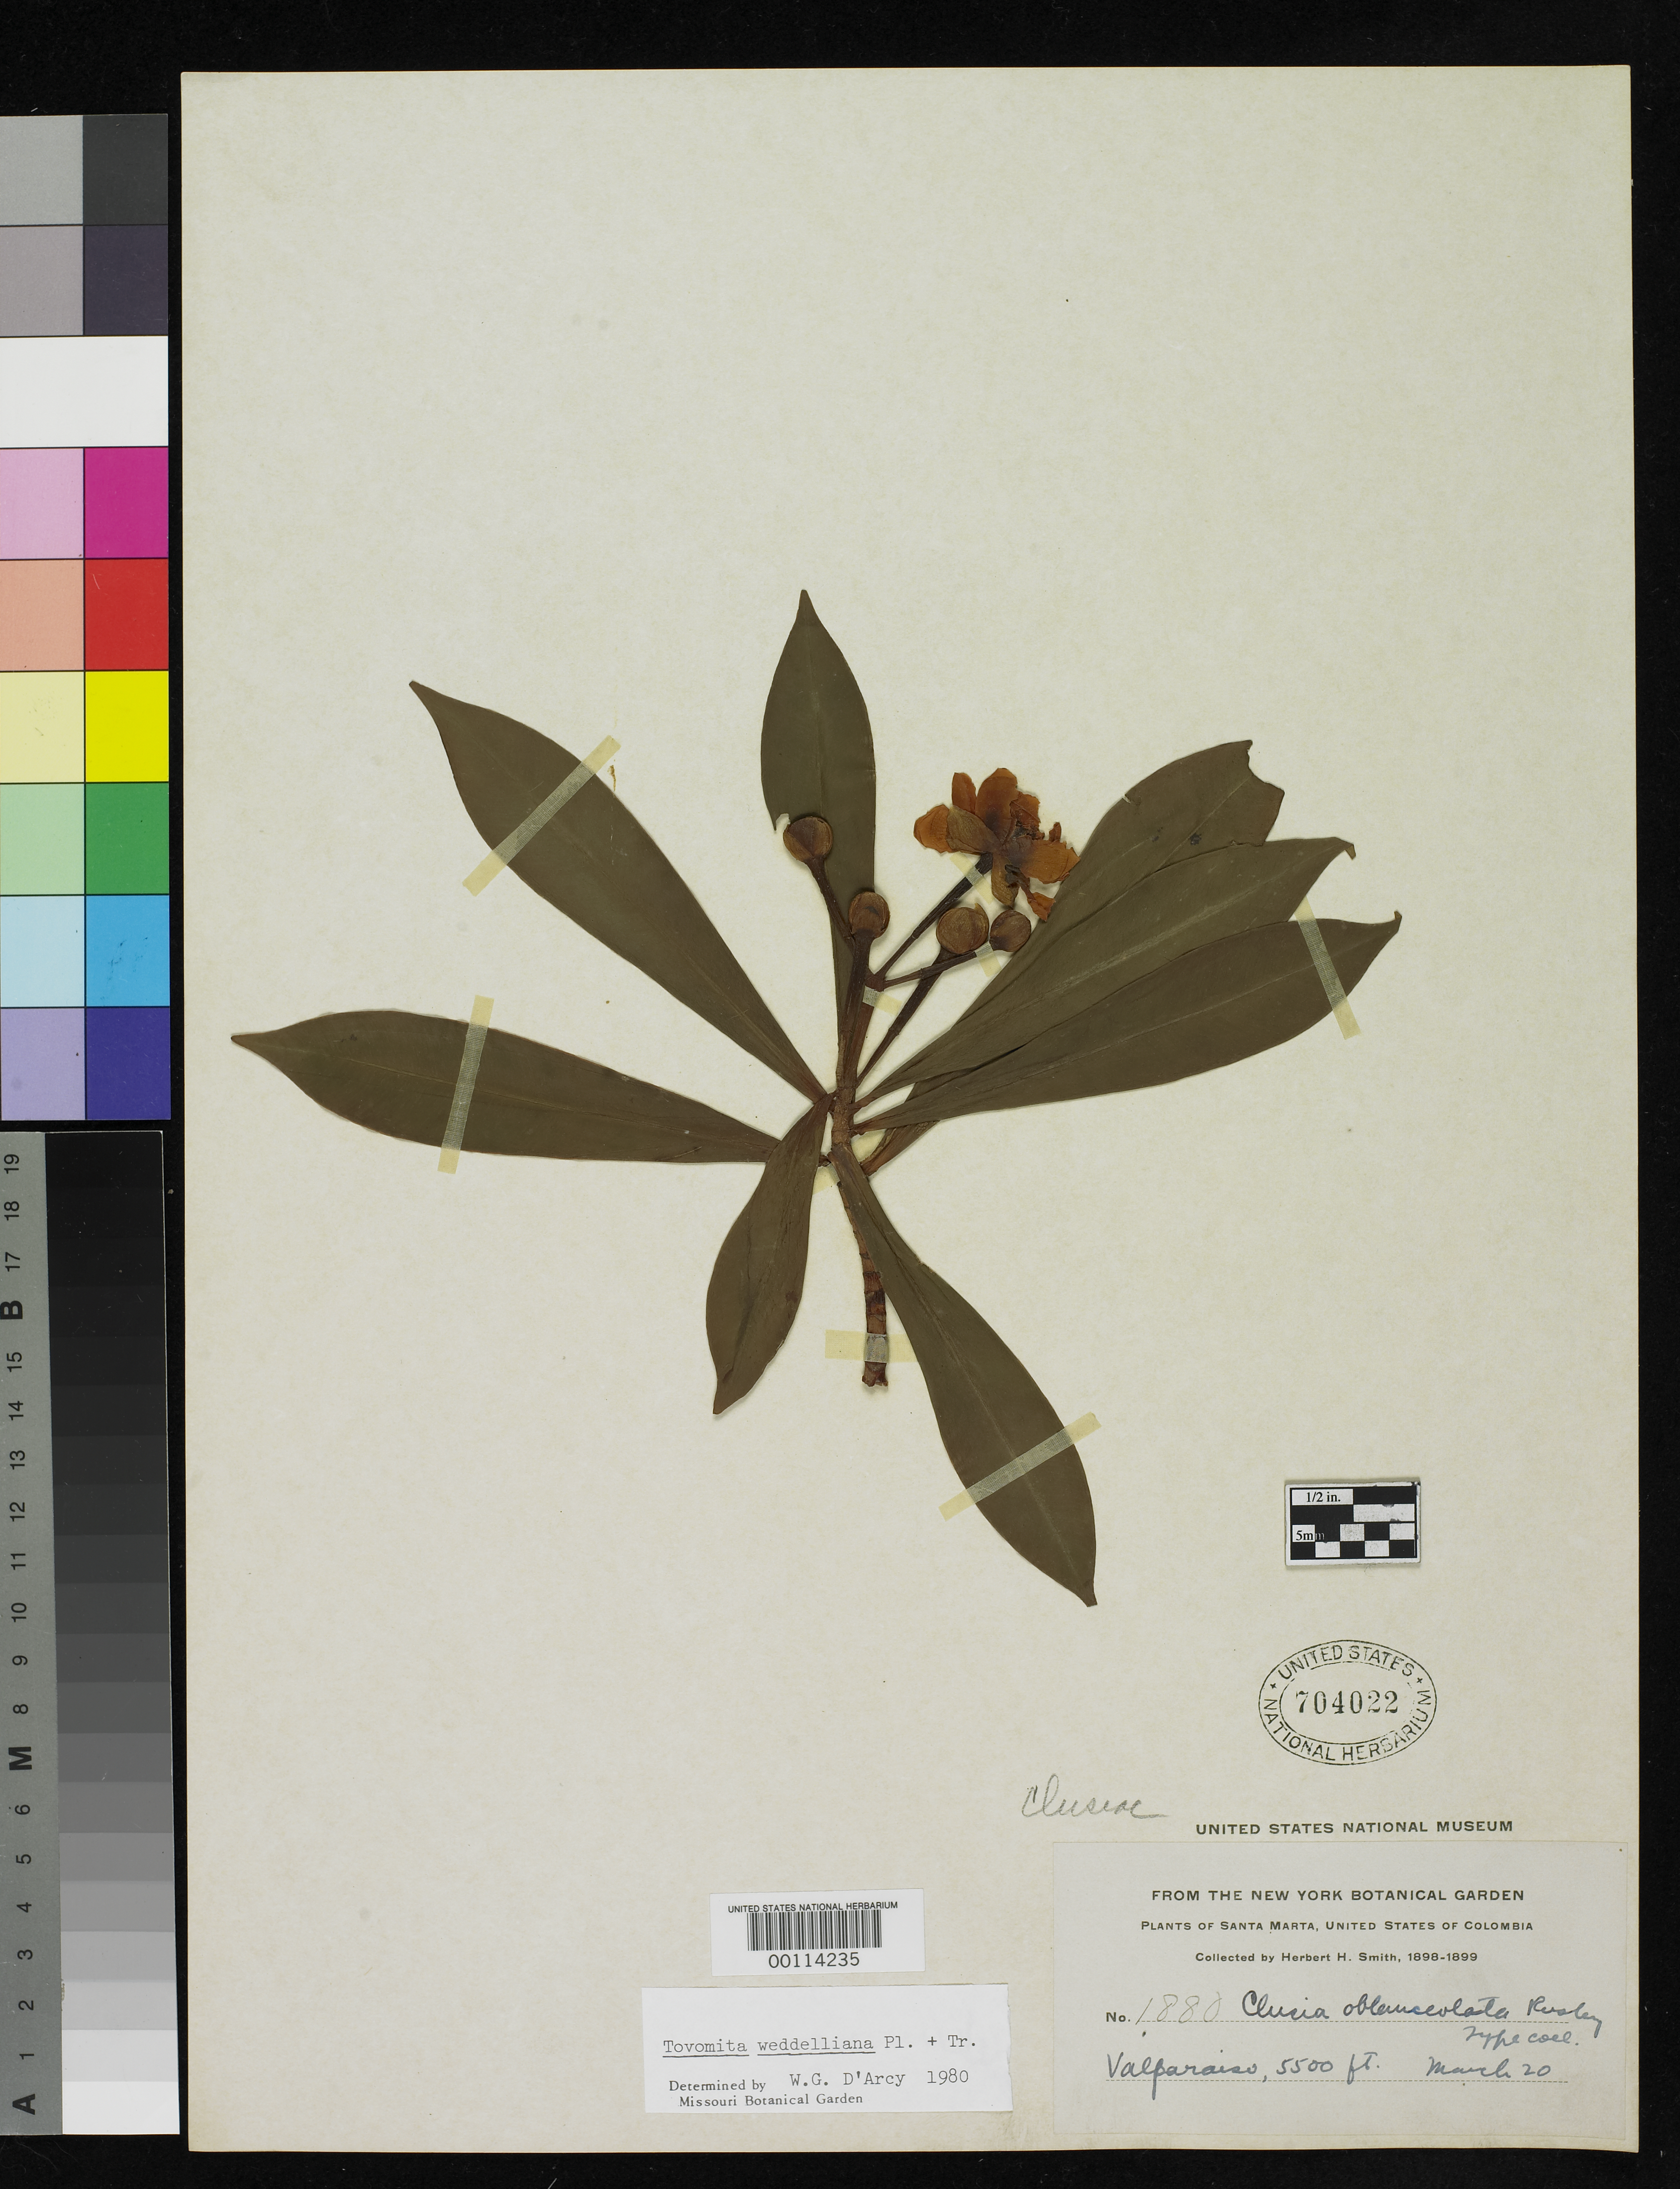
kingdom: Plantae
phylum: Tracheophyta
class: Magnoliopsida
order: Malpighiales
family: Clusiaceae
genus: Clusia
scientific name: Clusia oblanceolata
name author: Rusby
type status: Isotype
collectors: Herbert H. Smith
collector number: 1880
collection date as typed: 20 Mar 1898 or -- --- 1899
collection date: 1898-03-20 or 1899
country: Colombia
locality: Santa Marta, Valparaisu.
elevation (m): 1676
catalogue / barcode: US 704022